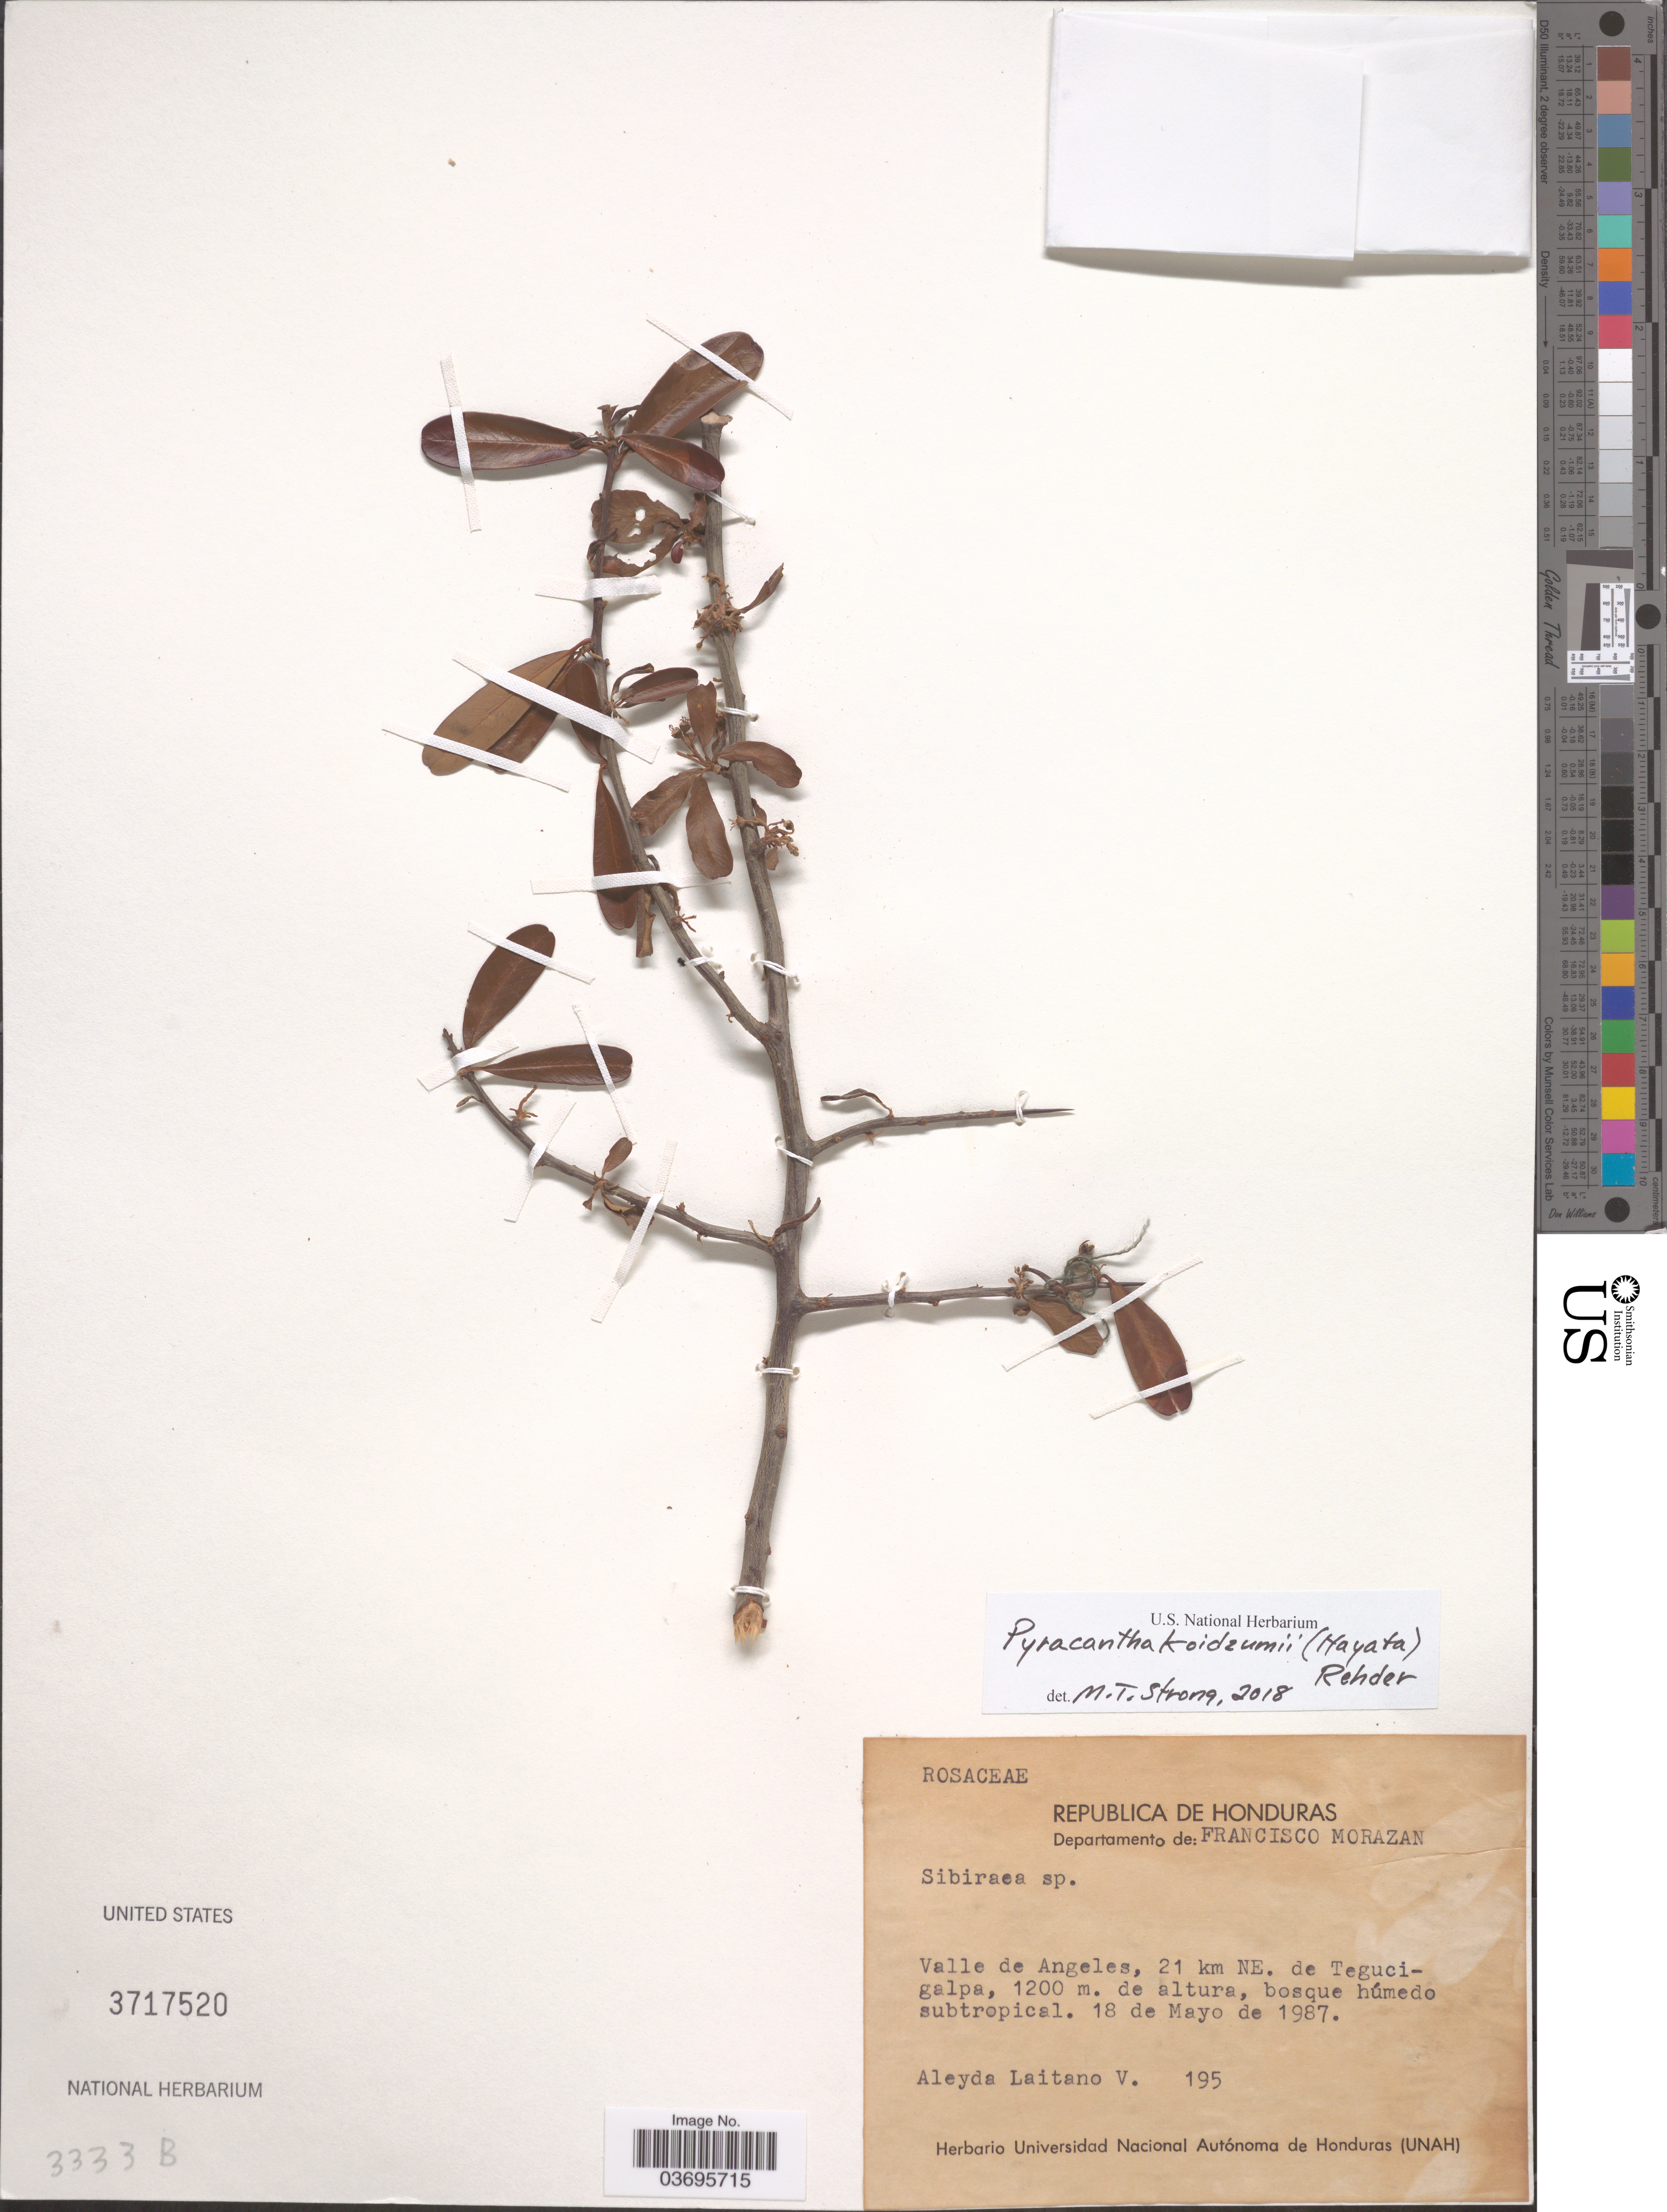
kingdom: Plantae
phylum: Tracheophyta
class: Magnoliopsida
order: Rosales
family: Rosaceae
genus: Pyracantha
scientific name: Pyracantha koidzumii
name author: (Hayata) Rehder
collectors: A. Laitano V.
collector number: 195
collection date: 1987-05-18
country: Honduras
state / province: Fco. Morazán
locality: Republica de Honduras. Departamento de: Francisco Morazan. Valle de Angeles, 21 km NE. de Tegucigalpa.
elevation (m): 1200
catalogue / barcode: US 3717520